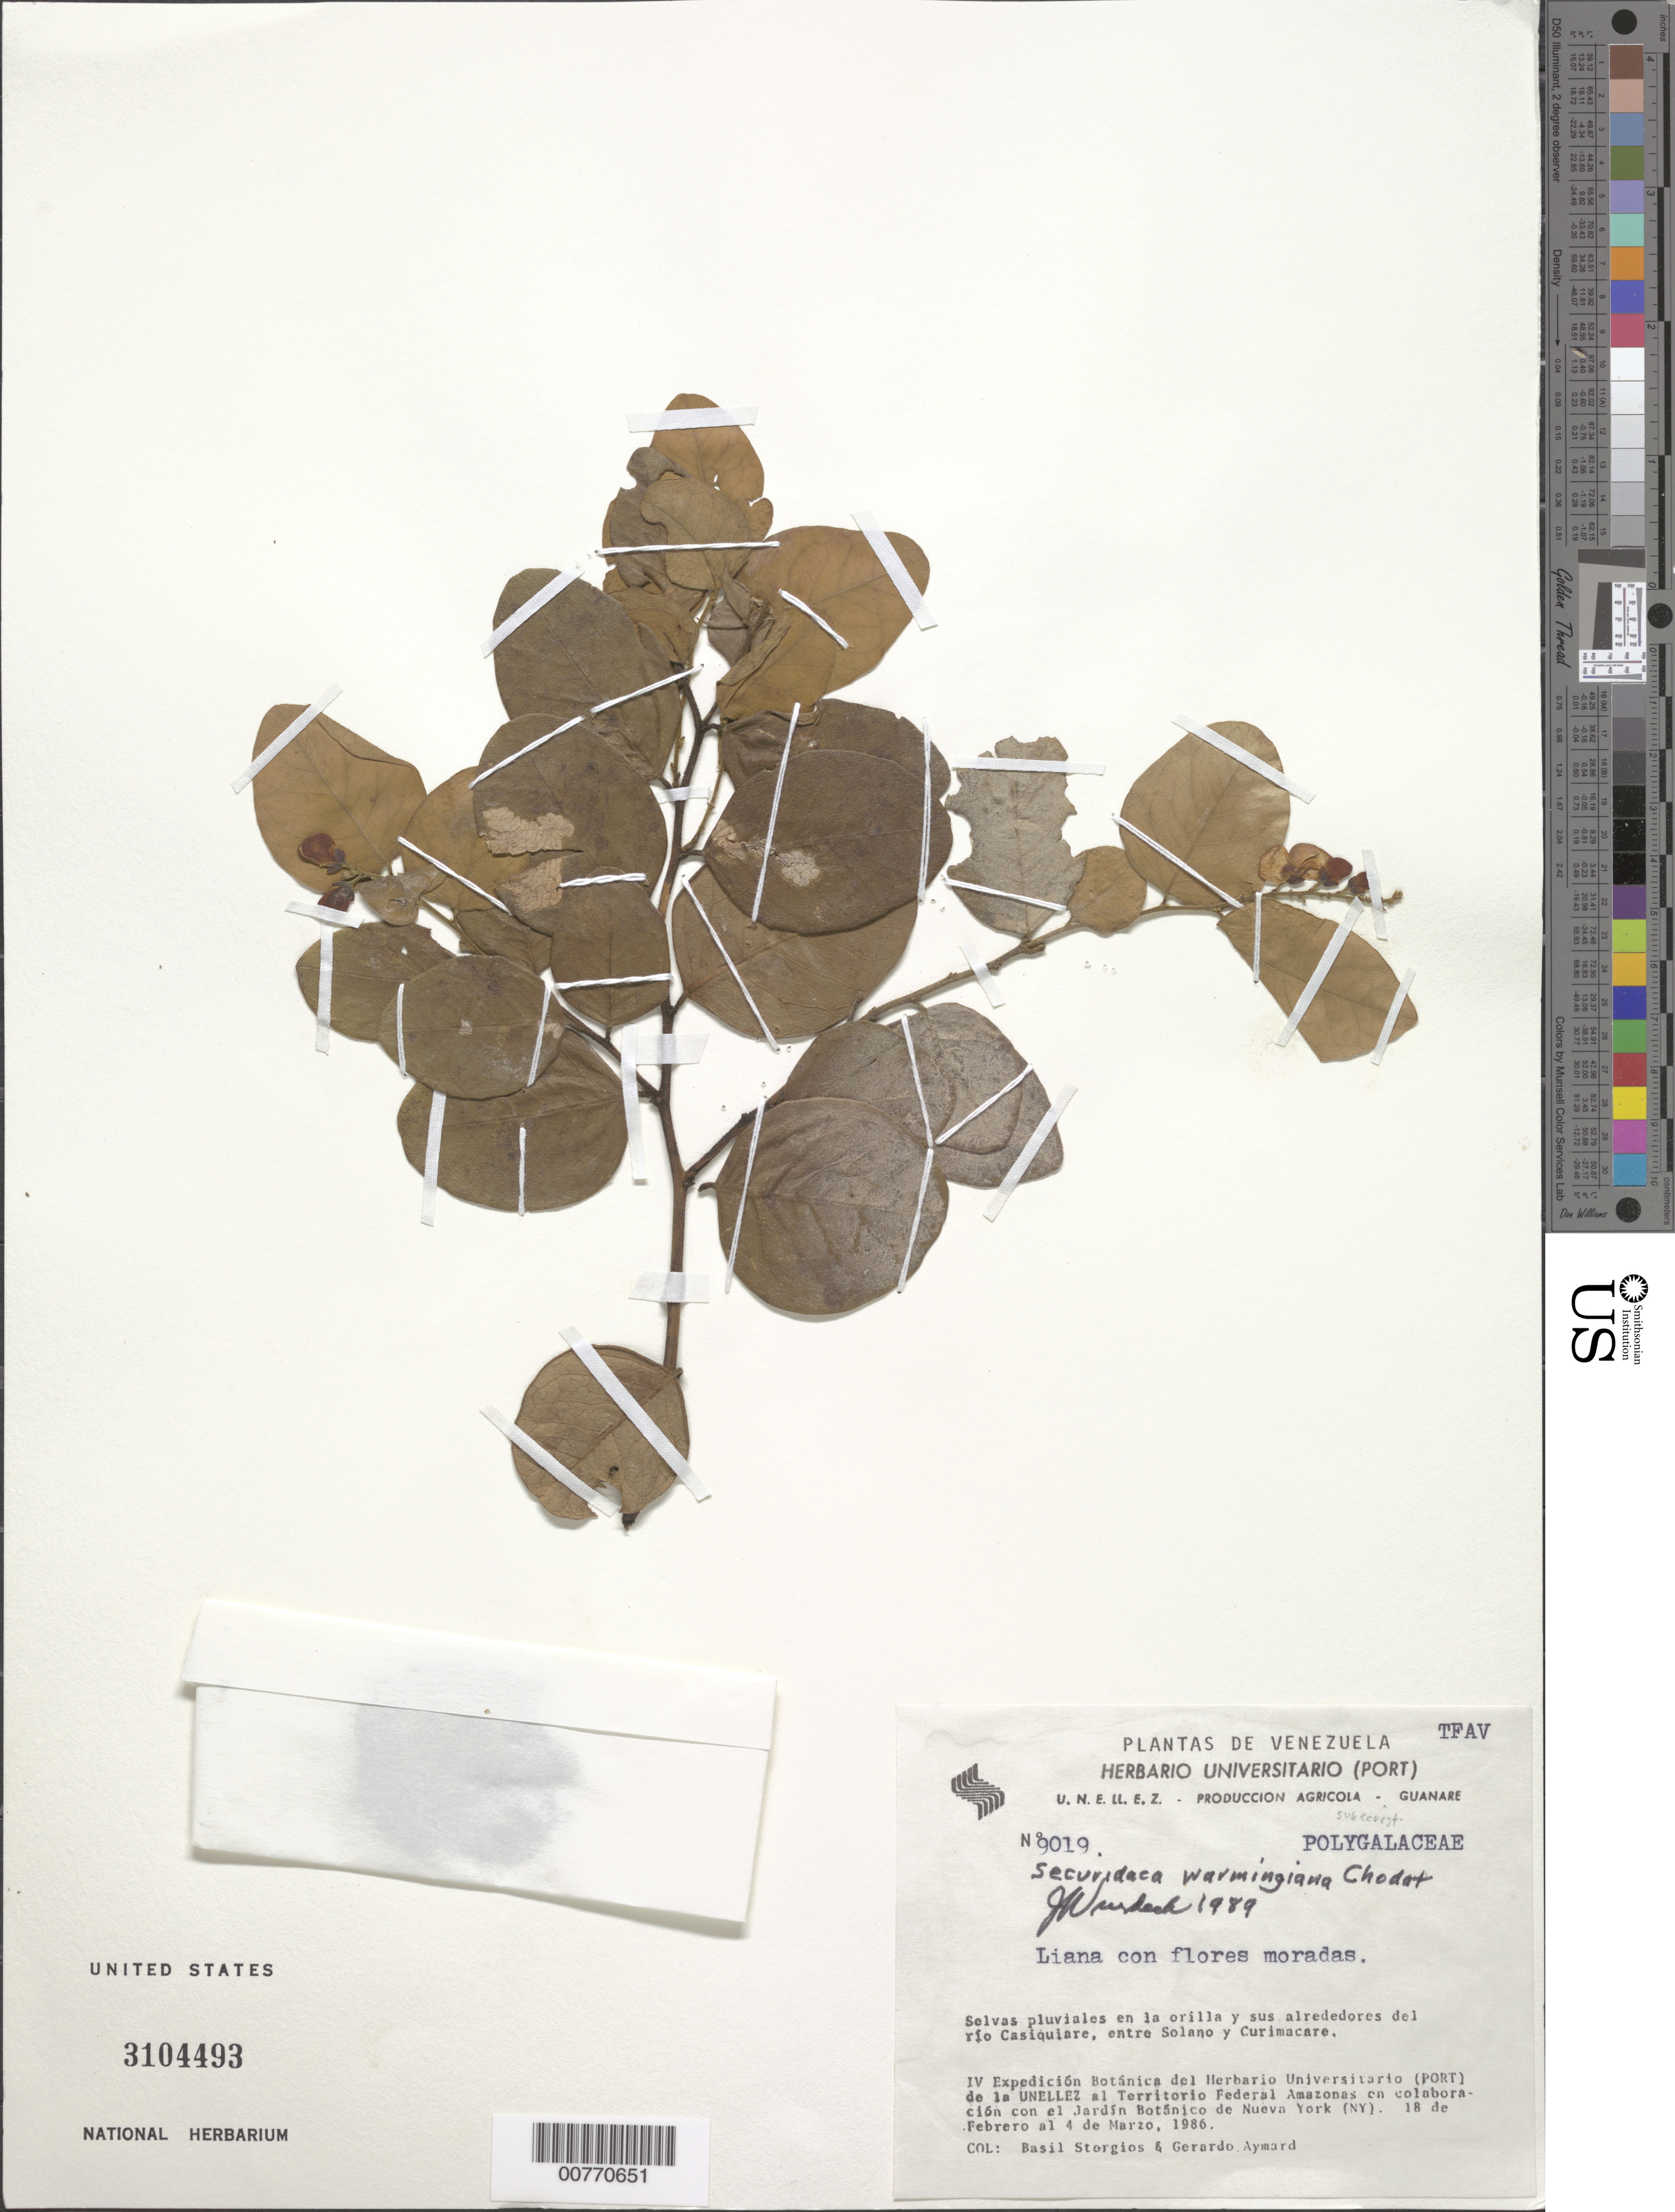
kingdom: Plantae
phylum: Tracheophyta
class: Magnoliopsida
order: Fabales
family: Polygalaceae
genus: Securidaca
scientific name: Securidaca warmingiana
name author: Chodat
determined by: Wurdack, John J., (US), US (UNITED STATES)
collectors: B. G. Stergios & G. A. Aymard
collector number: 9019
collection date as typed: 18-Feb-86 to 4-Mar-86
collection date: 1986-02-18/1986-03-04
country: Venezuela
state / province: Amazonas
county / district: Río Negro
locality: Río Casiquiare, between Solano and Curimacare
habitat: Edge of rainforest and along river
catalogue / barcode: US 3104493